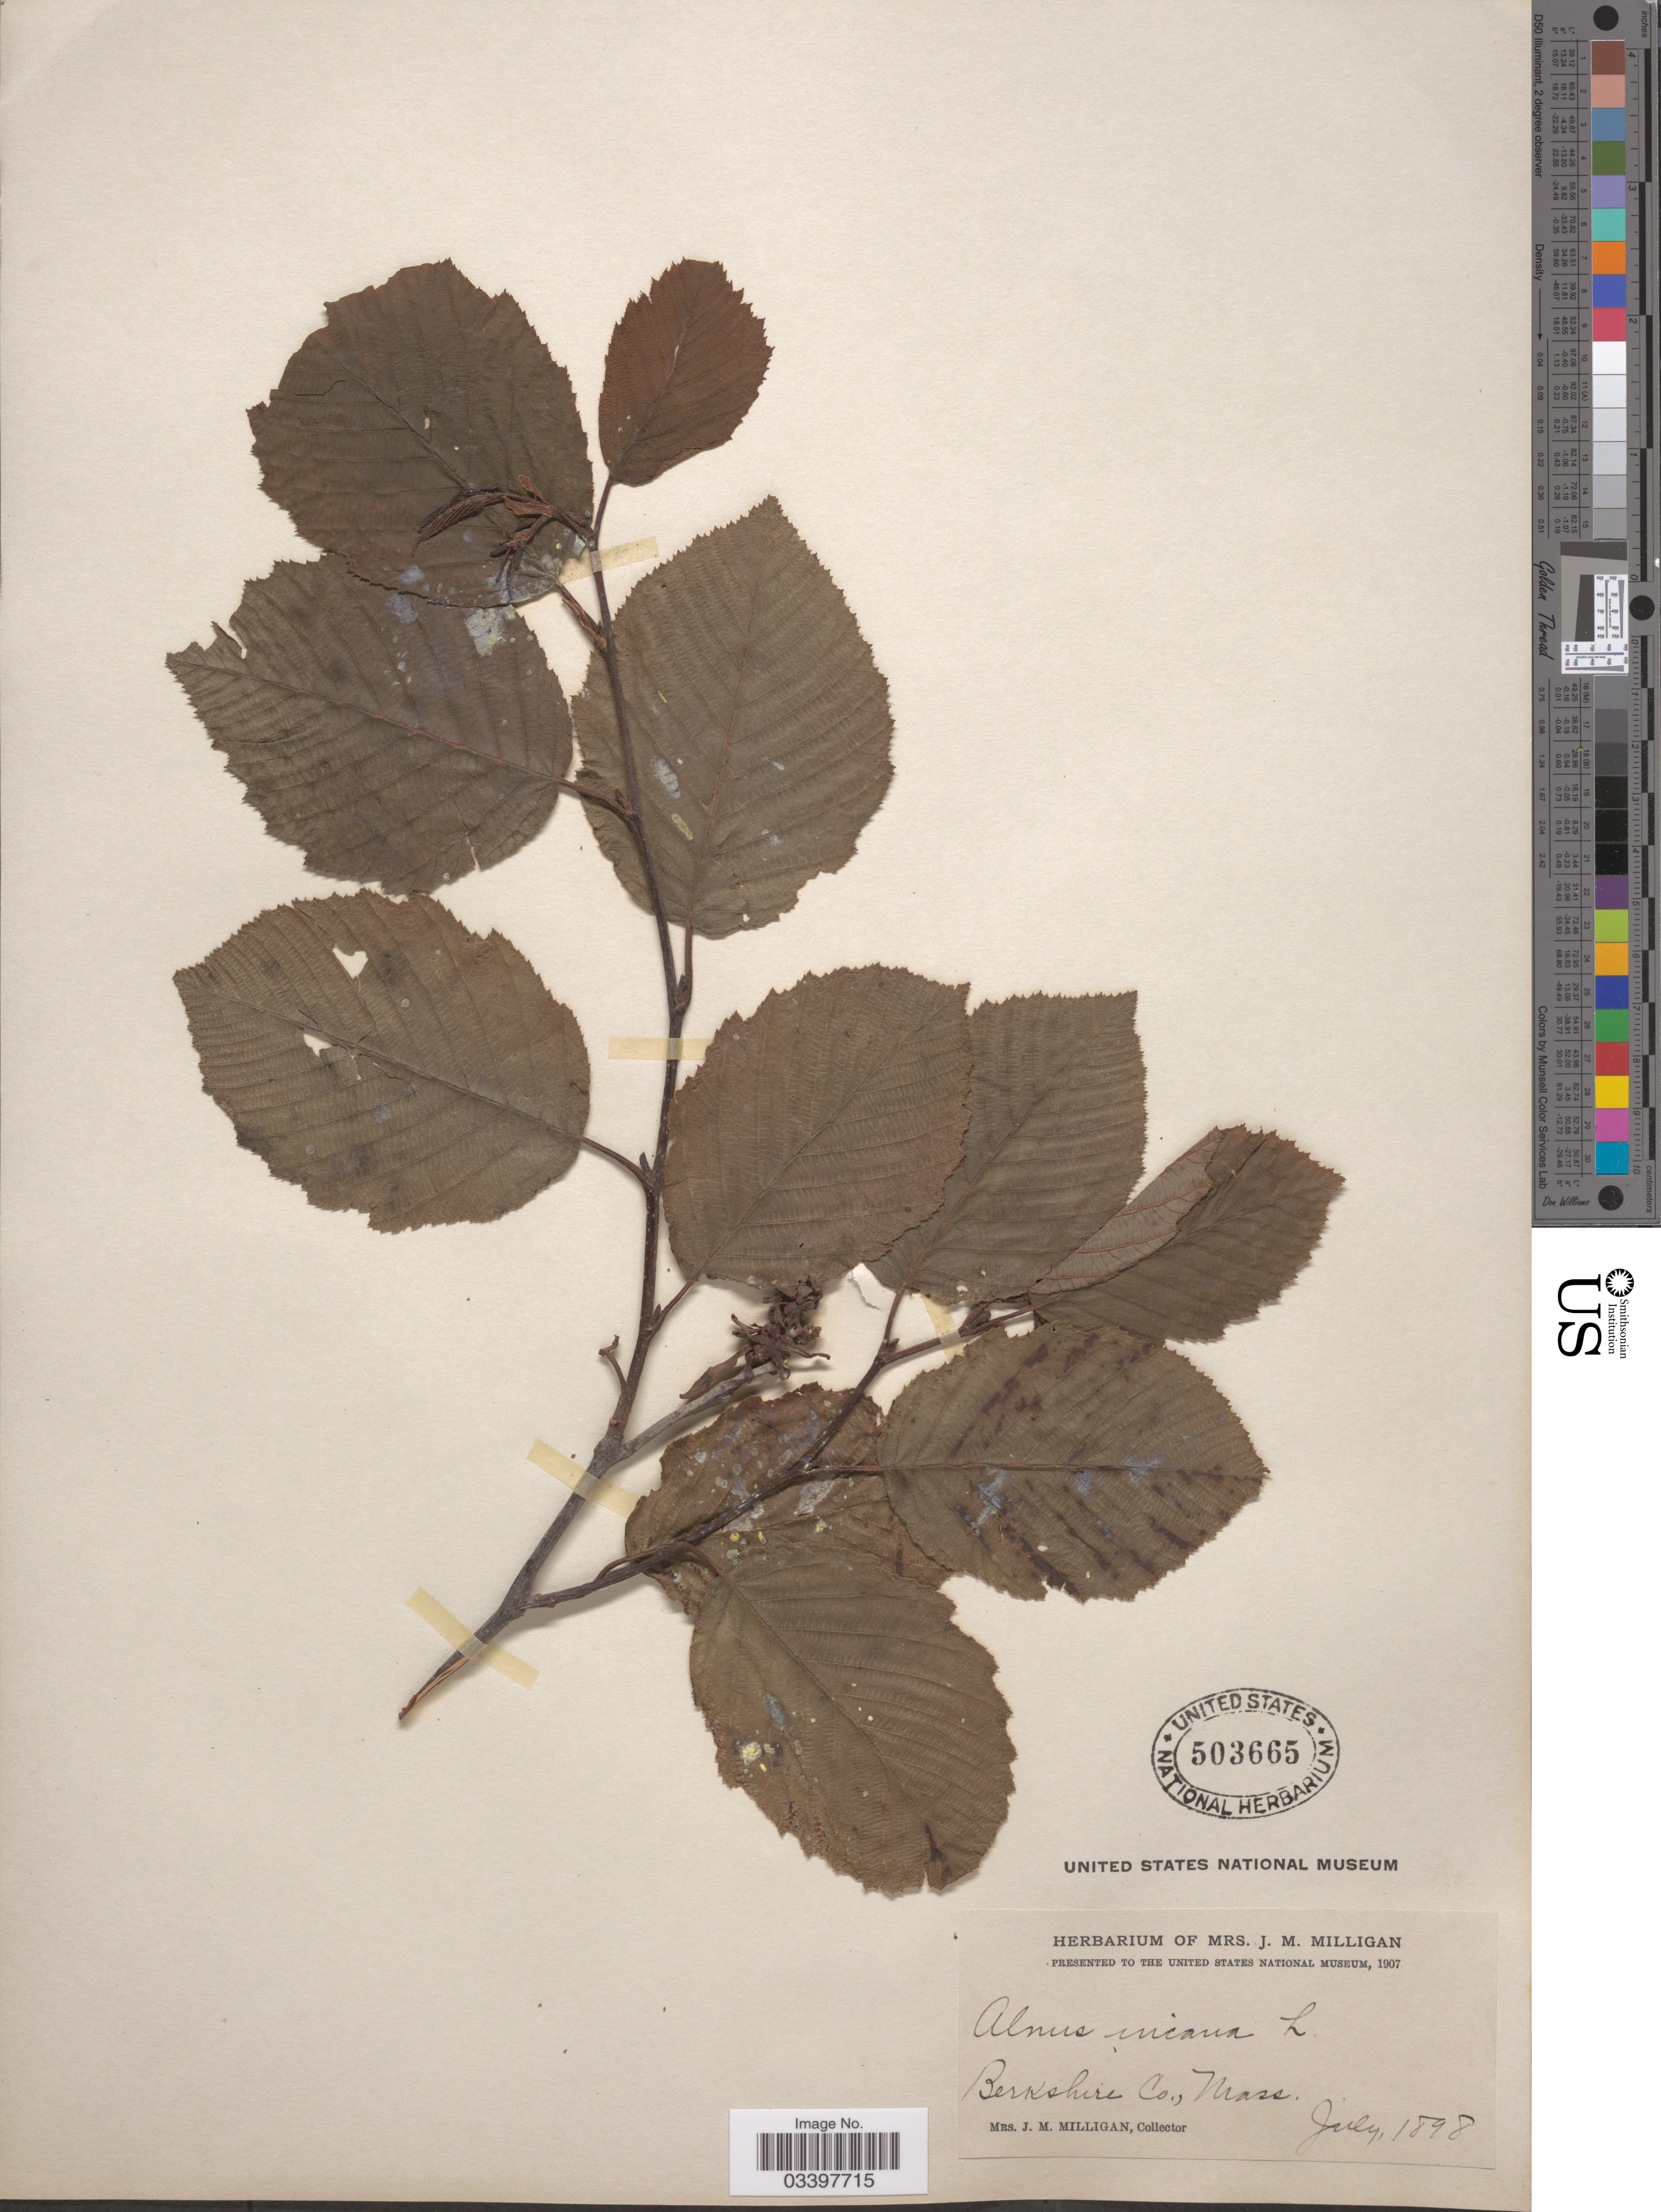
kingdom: Plantae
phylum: Tracheophyta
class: Magnoliopsida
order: Fagales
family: Betulaceae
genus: Alnus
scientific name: Alnus incana subsp. rugosa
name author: (Du Roi) R.T. Clausen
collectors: J. Milligan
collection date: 1898-07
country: United States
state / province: Massachusetts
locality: Berkshire Co.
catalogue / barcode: US 503665